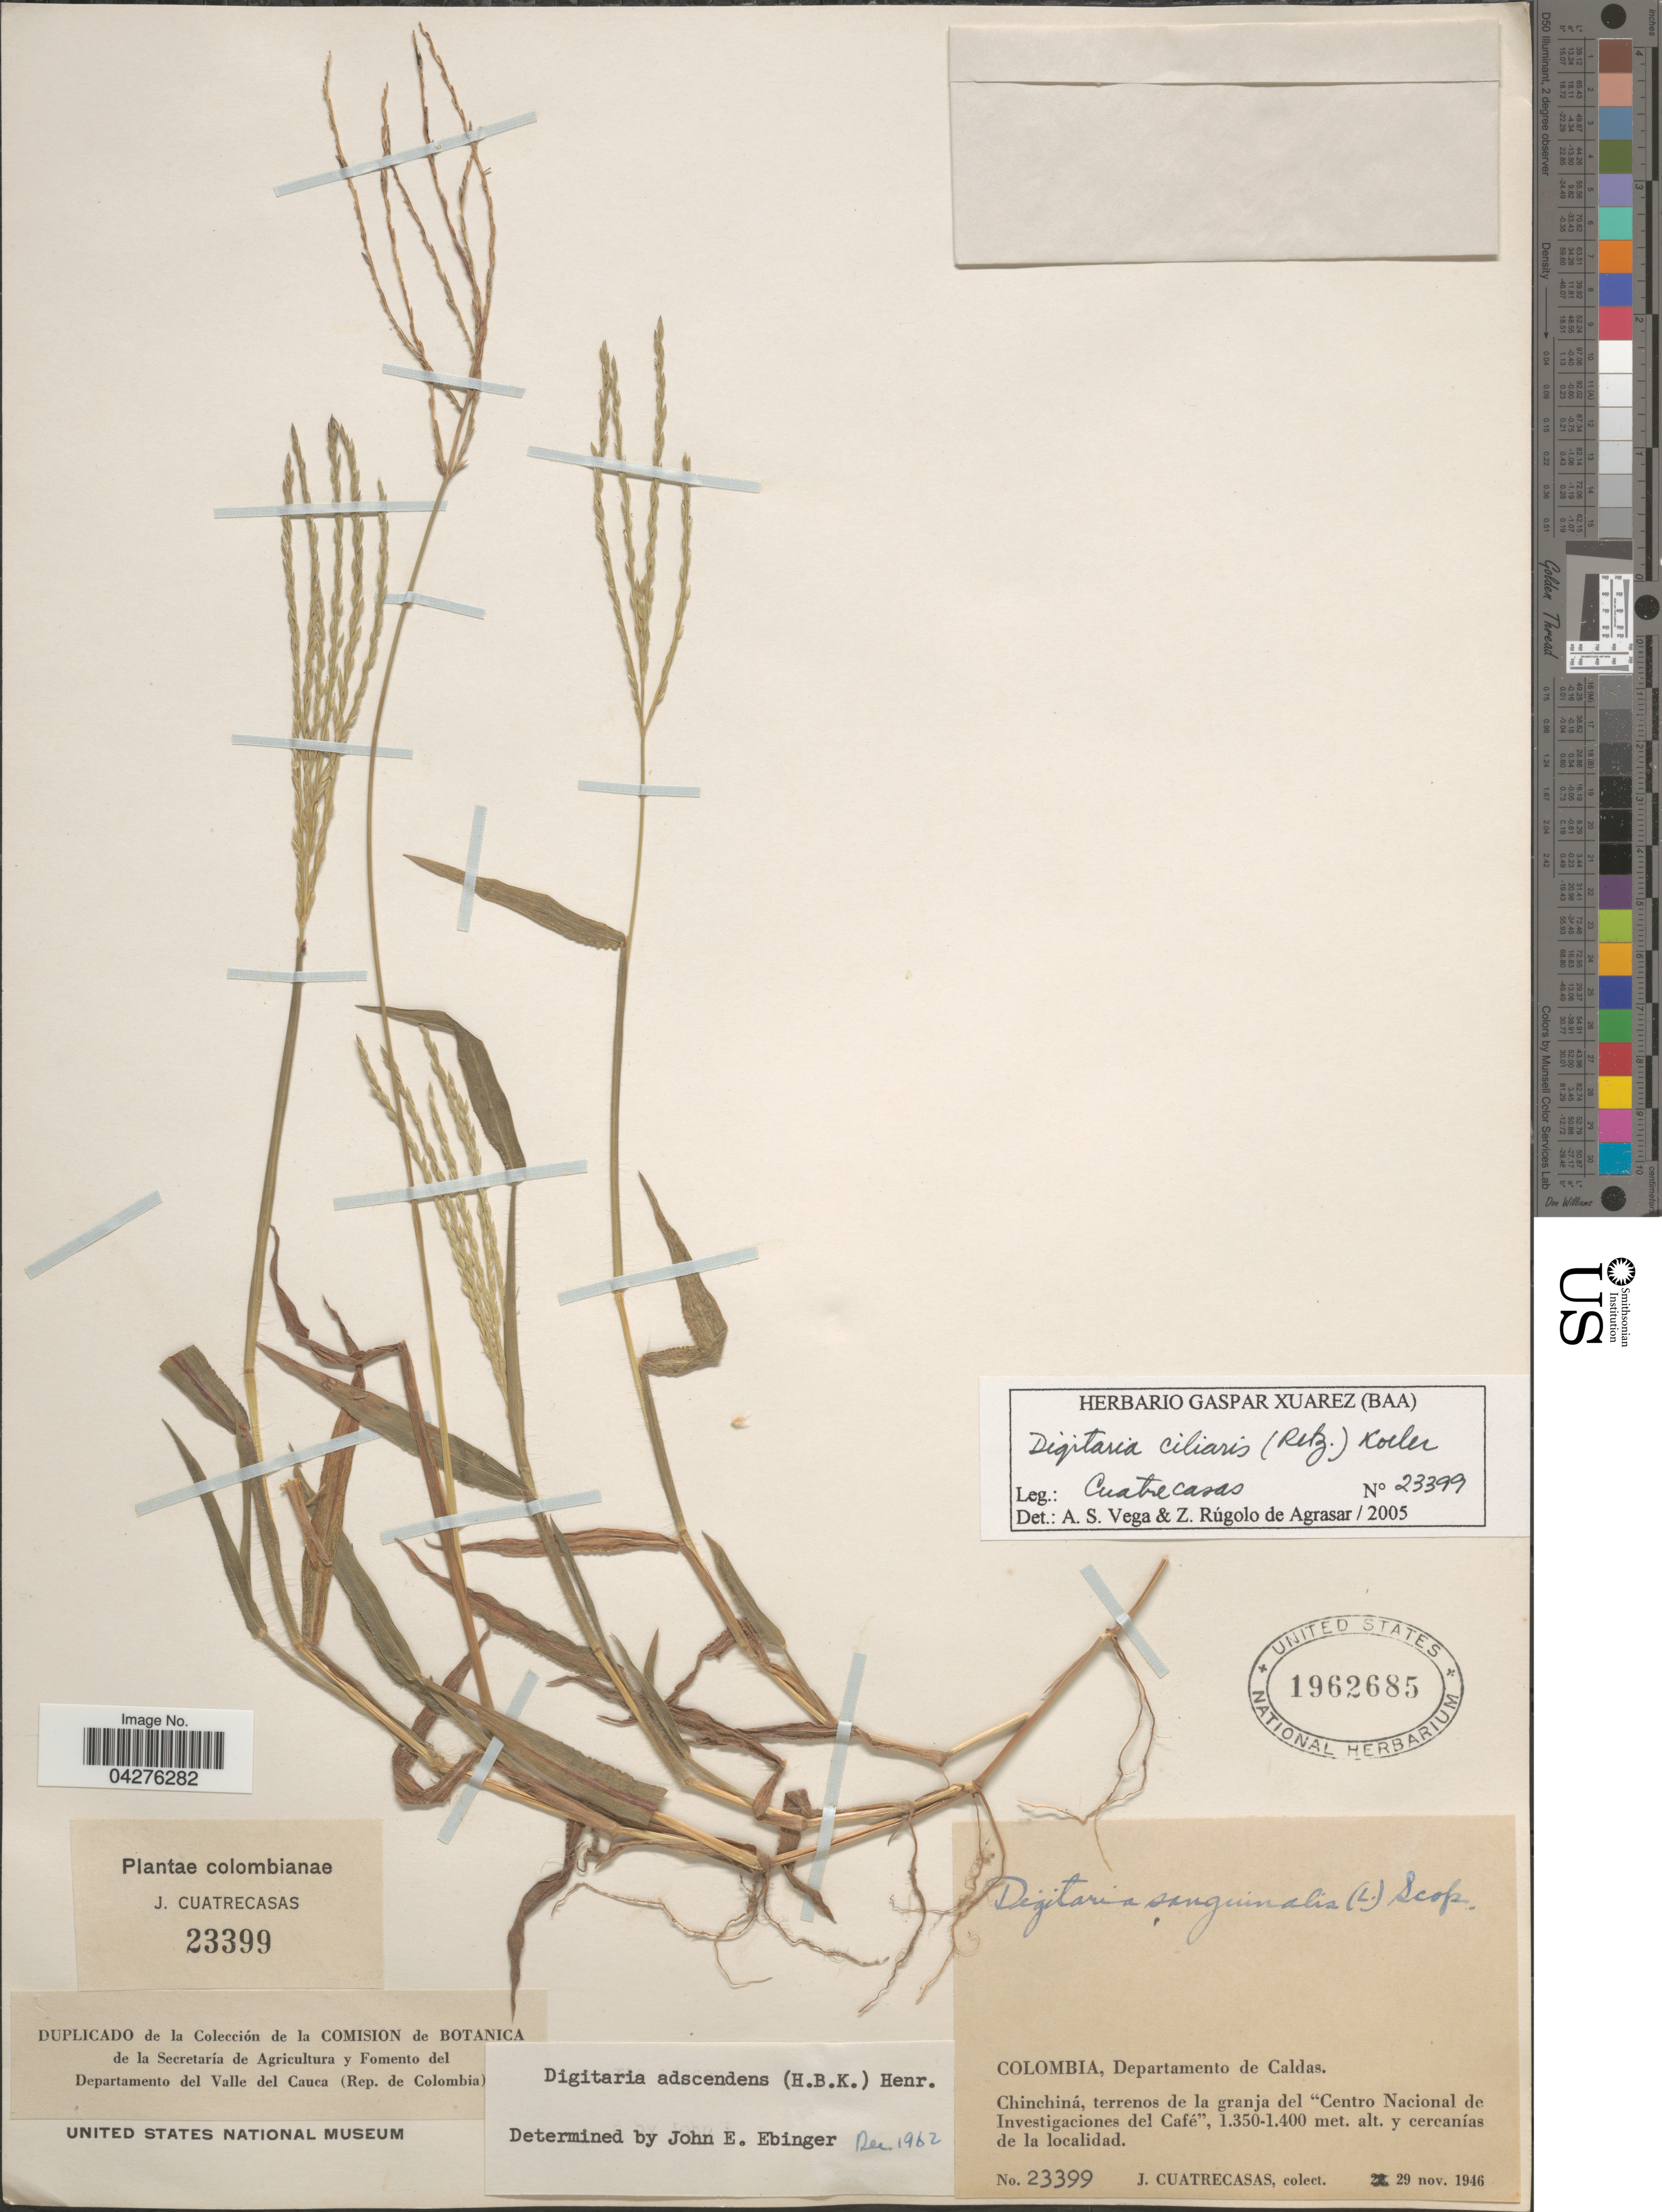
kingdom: Plantae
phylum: Tracheophyta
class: Liliopsida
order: Poales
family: Poaceae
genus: Digitaria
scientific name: Digitaria ciliaris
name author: (Retz.) Koeler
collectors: J. Cuatrecasas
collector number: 23399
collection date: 1946-11-29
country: Colombia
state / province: Caldas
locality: Departamento de Caldas. Chinchiná, terrenos de la granja del "Centro Nacional de Investigaciones del Café".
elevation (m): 1350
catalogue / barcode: US 1962685